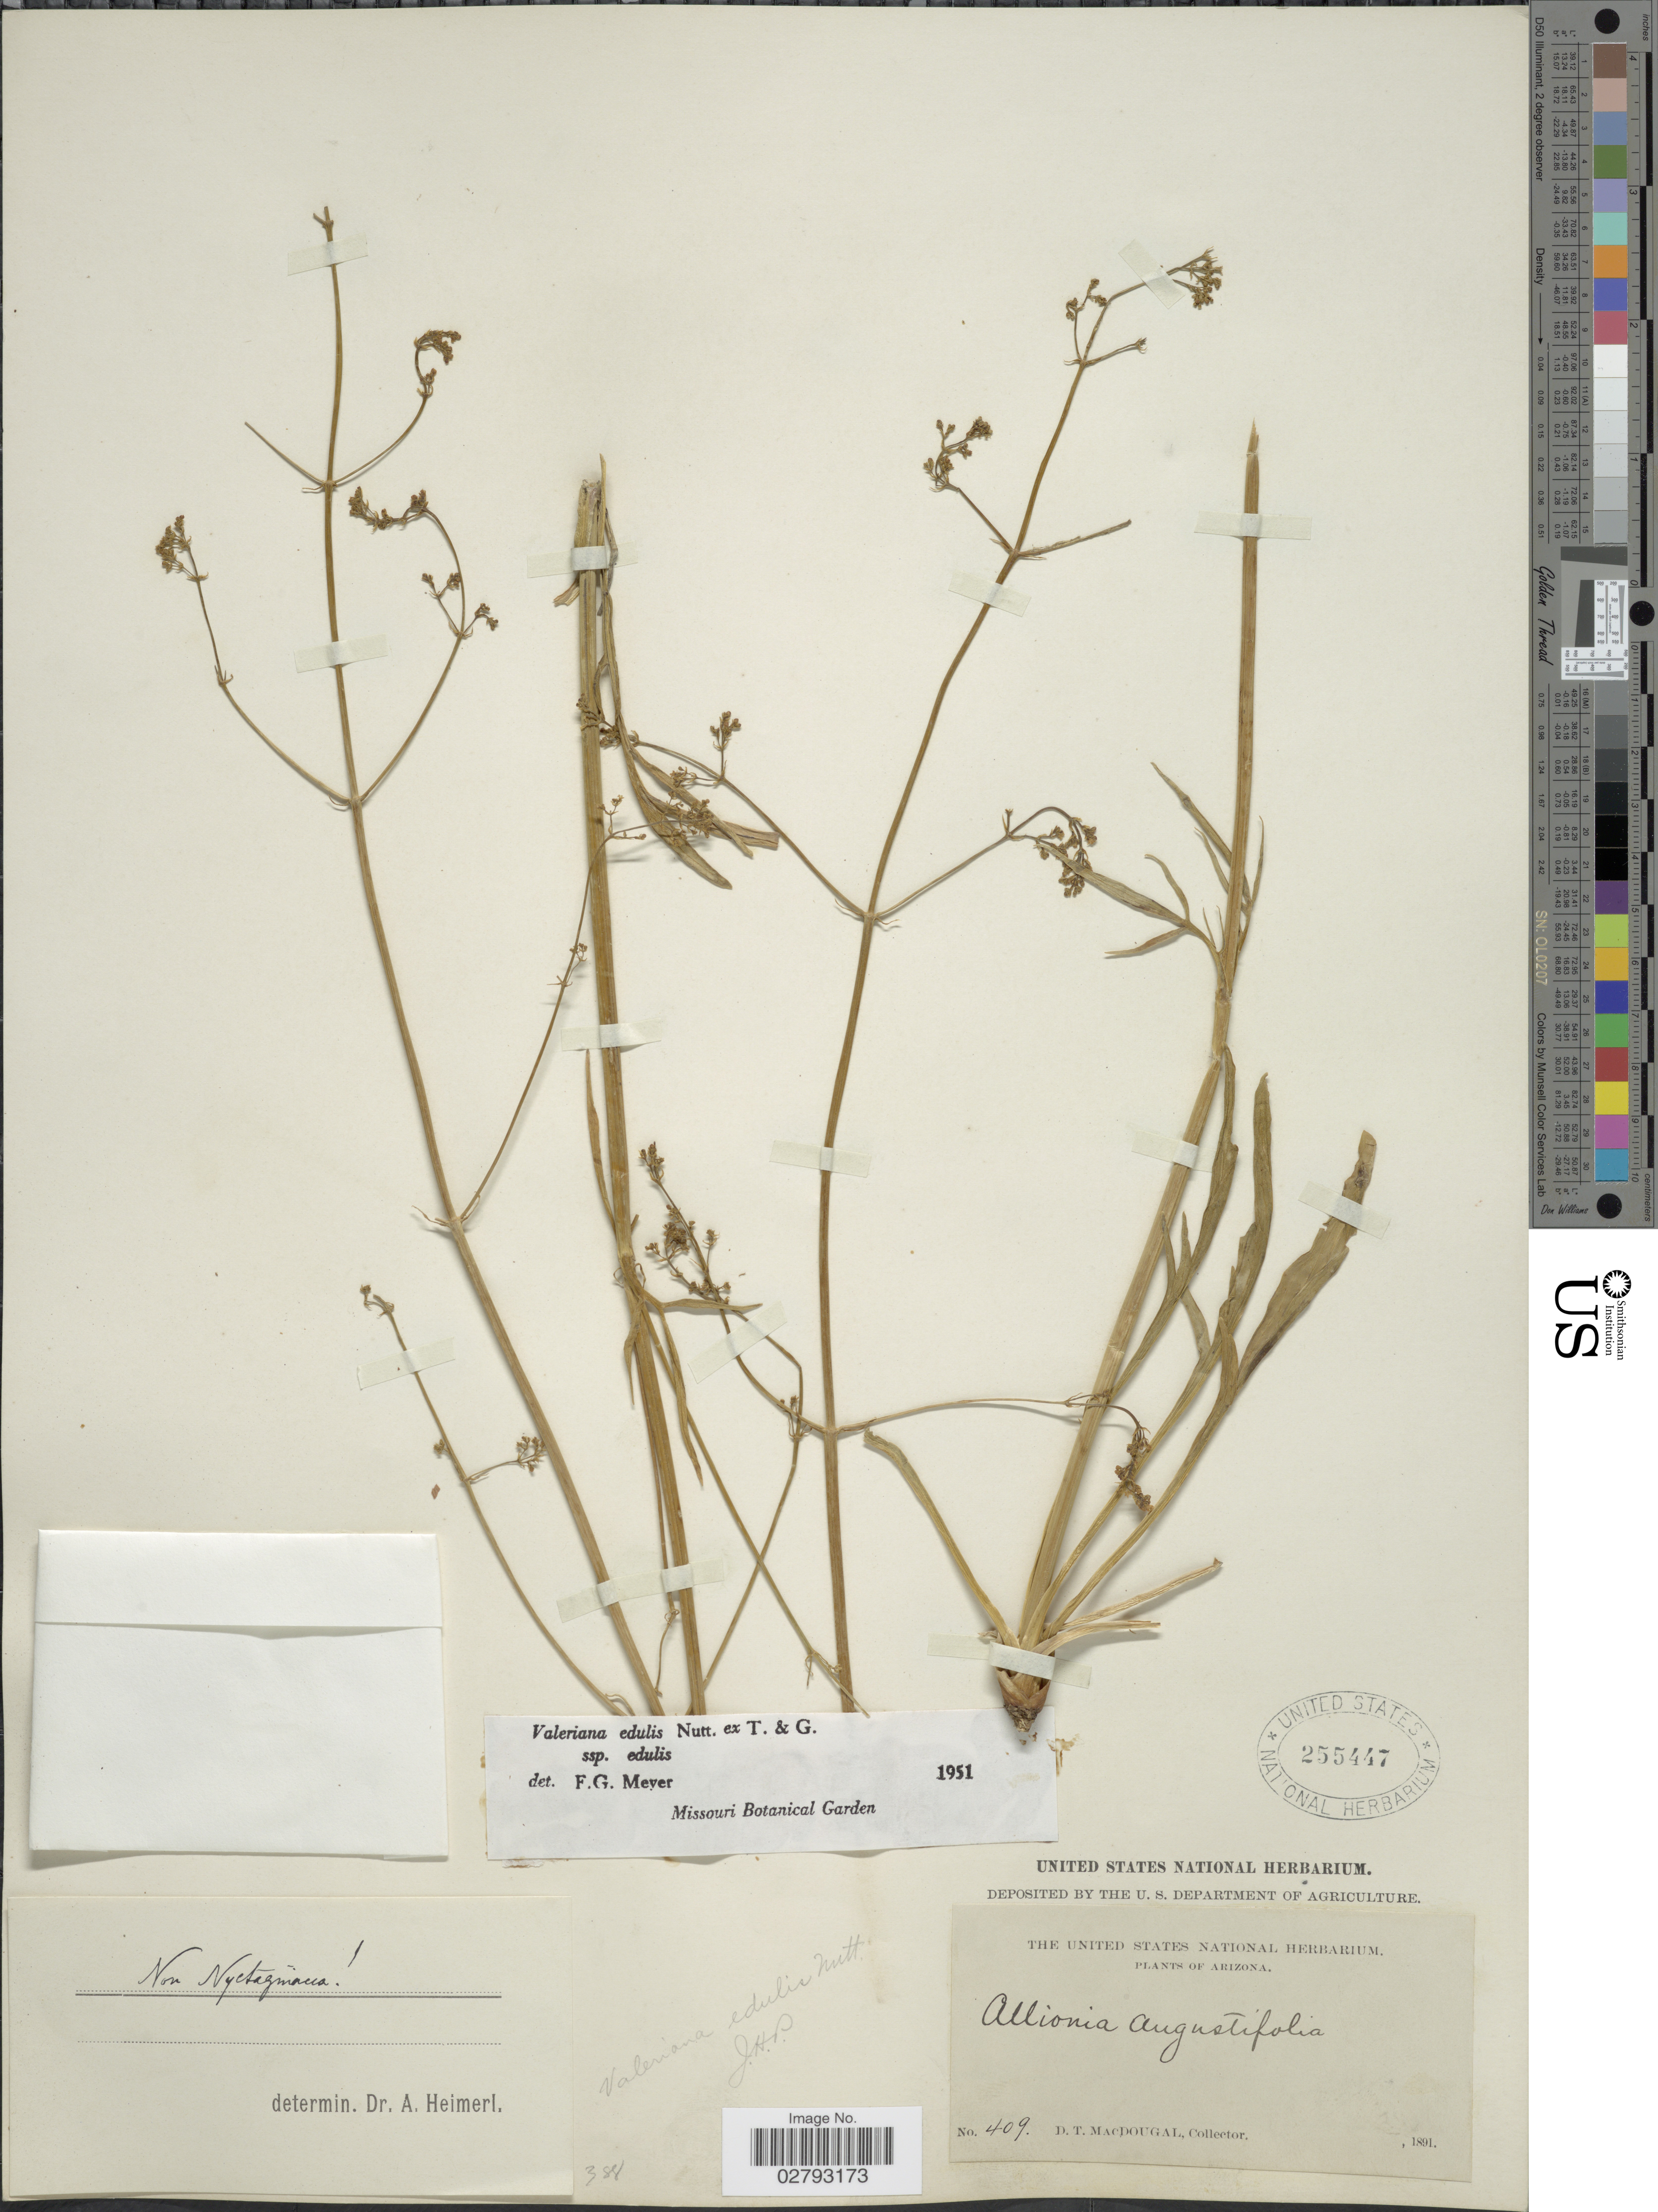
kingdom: Plantae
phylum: Tracheophyta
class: Magnoliopsida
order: Dipsacales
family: Caprifoliaceae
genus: Valeriana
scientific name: Valeriana edulis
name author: Nutt.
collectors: D. T. MacDougal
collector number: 409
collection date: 1891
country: United States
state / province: Arizona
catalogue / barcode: US 255447